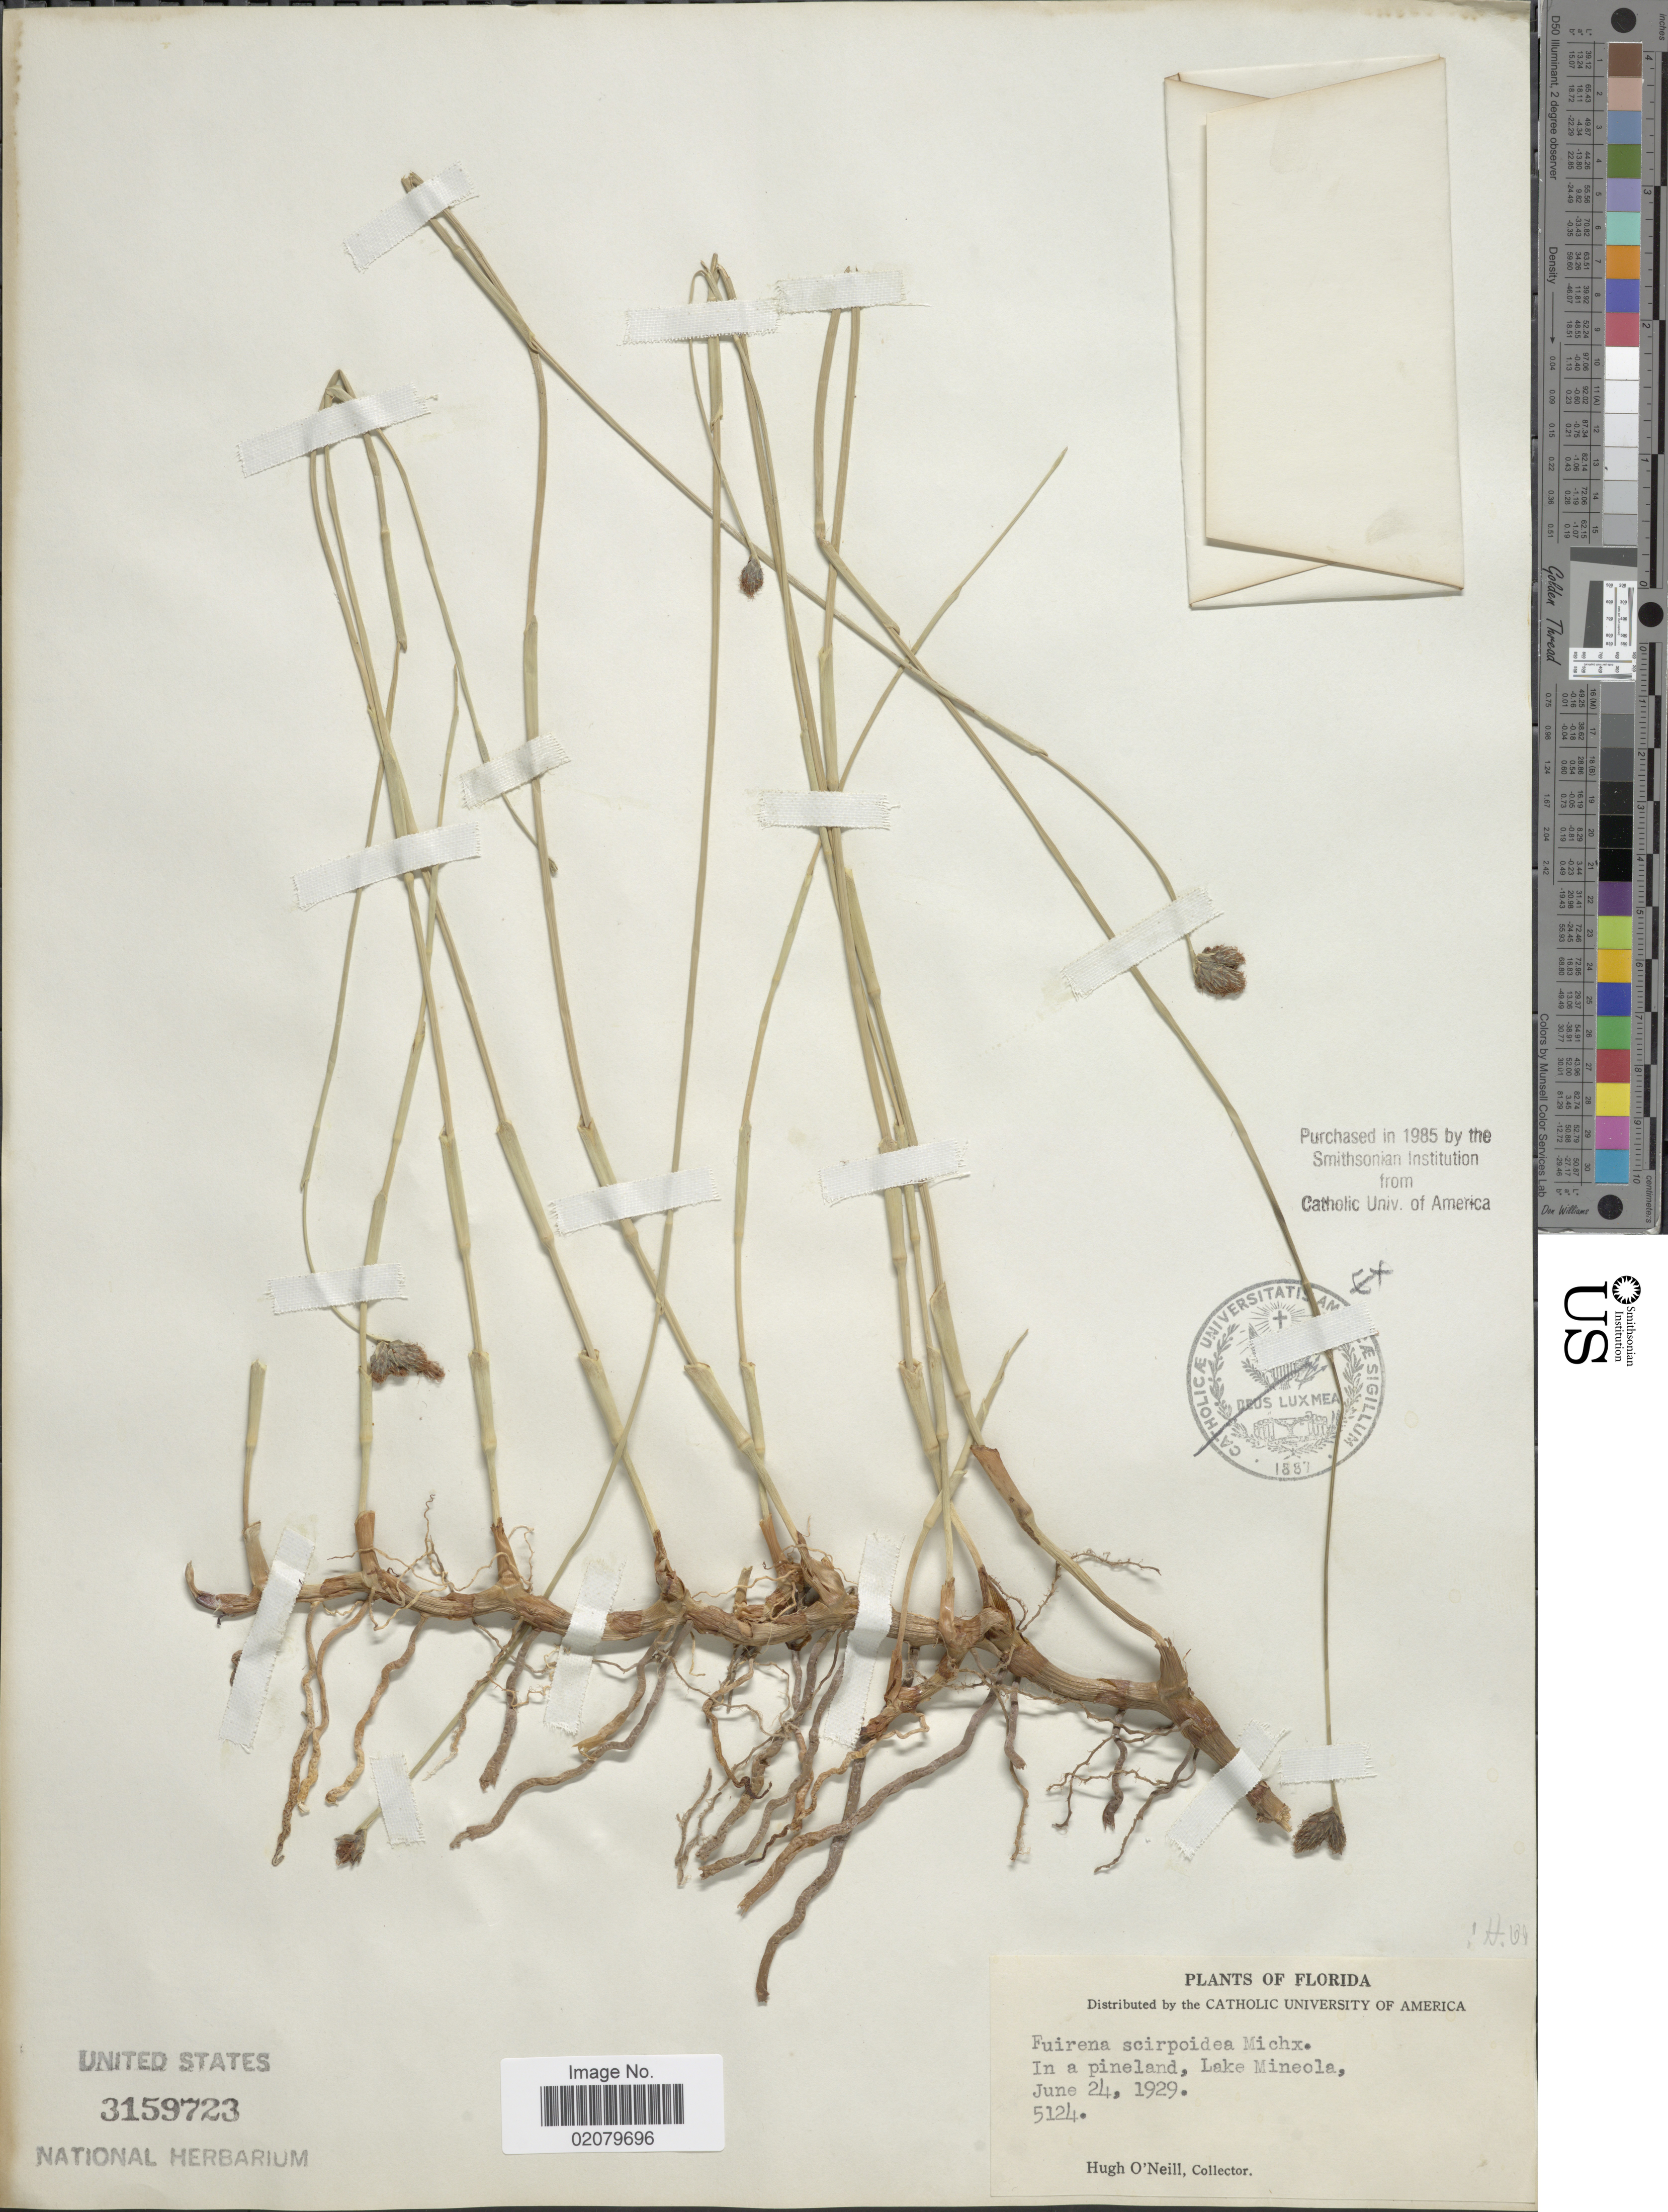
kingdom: Plantae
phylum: Tracheophyta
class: Liliopsida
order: Poales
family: Cyperaceae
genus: Fuirena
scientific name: Fuirena scirpoidea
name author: Michx.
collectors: H. O'Neill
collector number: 5124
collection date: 1929-06-24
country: United States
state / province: Florida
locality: Lake Mineola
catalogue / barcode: US 3159723